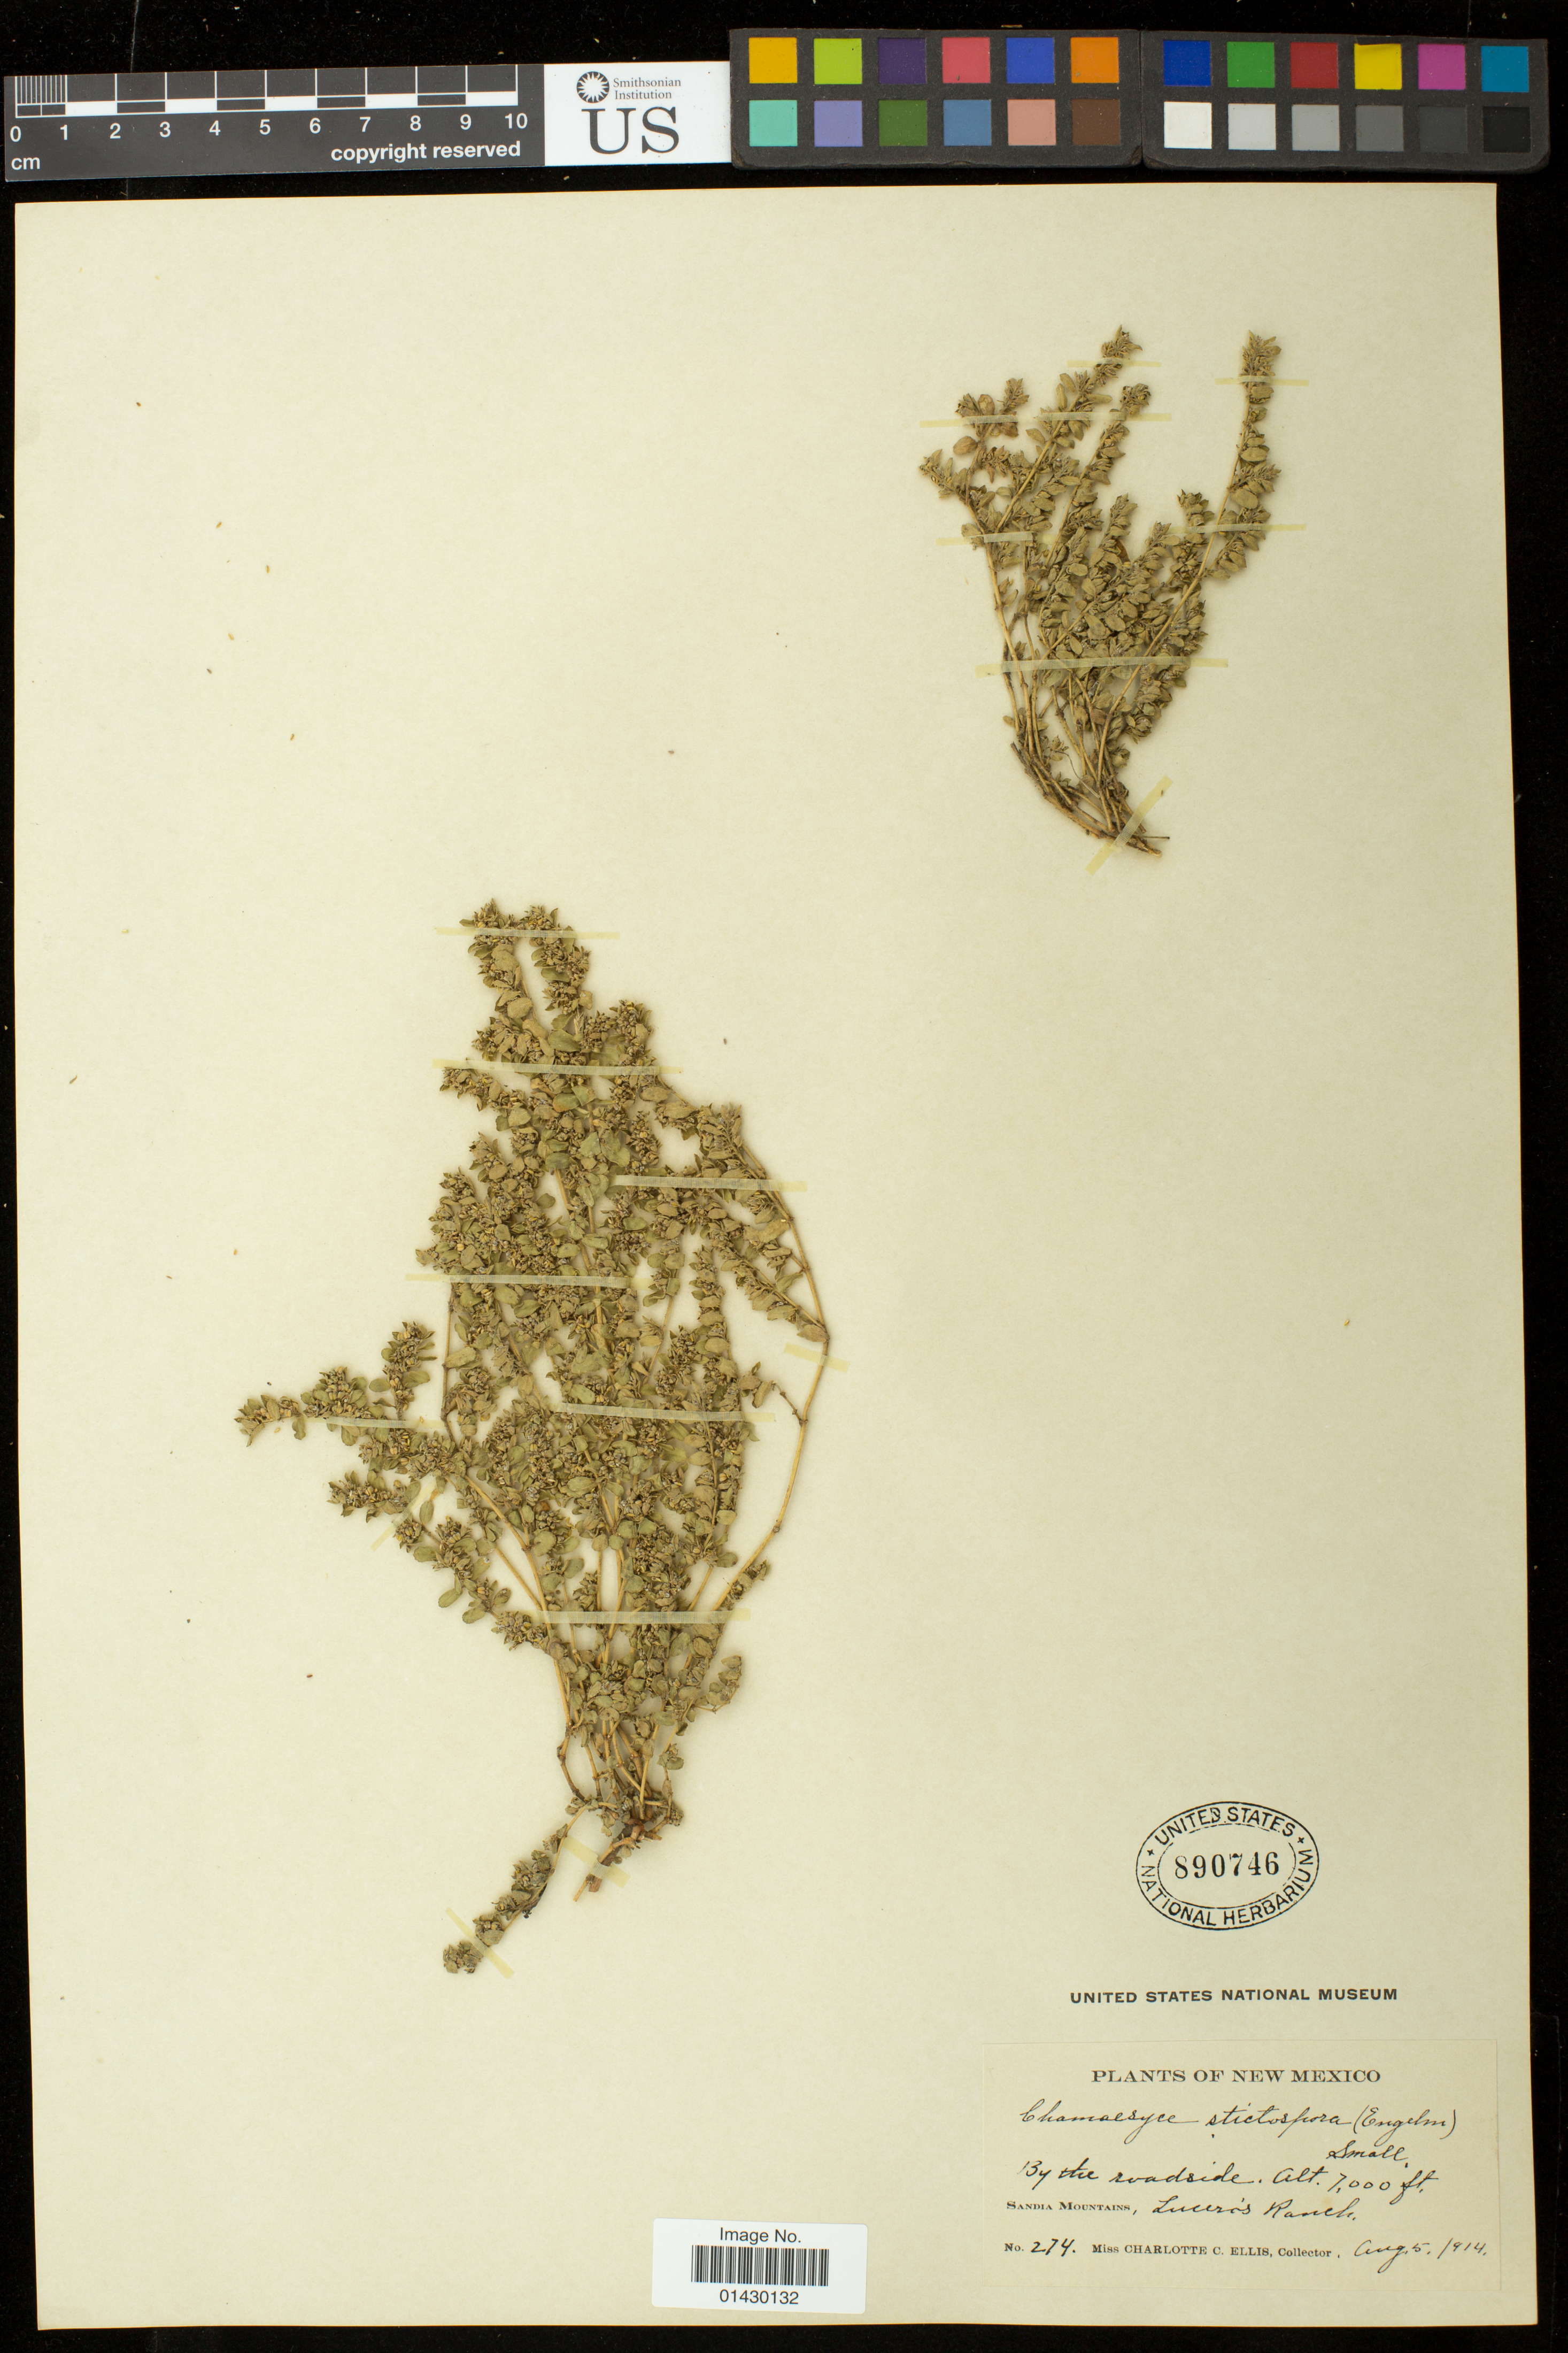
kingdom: Plantae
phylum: Tracheophyta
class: Magnoliopsida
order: Malpighiales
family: Euphorbiaceae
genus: Euphorbia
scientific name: Euphorbia stictospora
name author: Engelm.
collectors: C. C. Ellis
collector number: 274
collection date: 1914-08-05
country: United States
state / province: New Mexico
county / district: Bernalillo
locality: By the roadside. Sandia Mountains, Lucero's Ranch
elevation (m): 2134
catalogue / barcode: US 890746